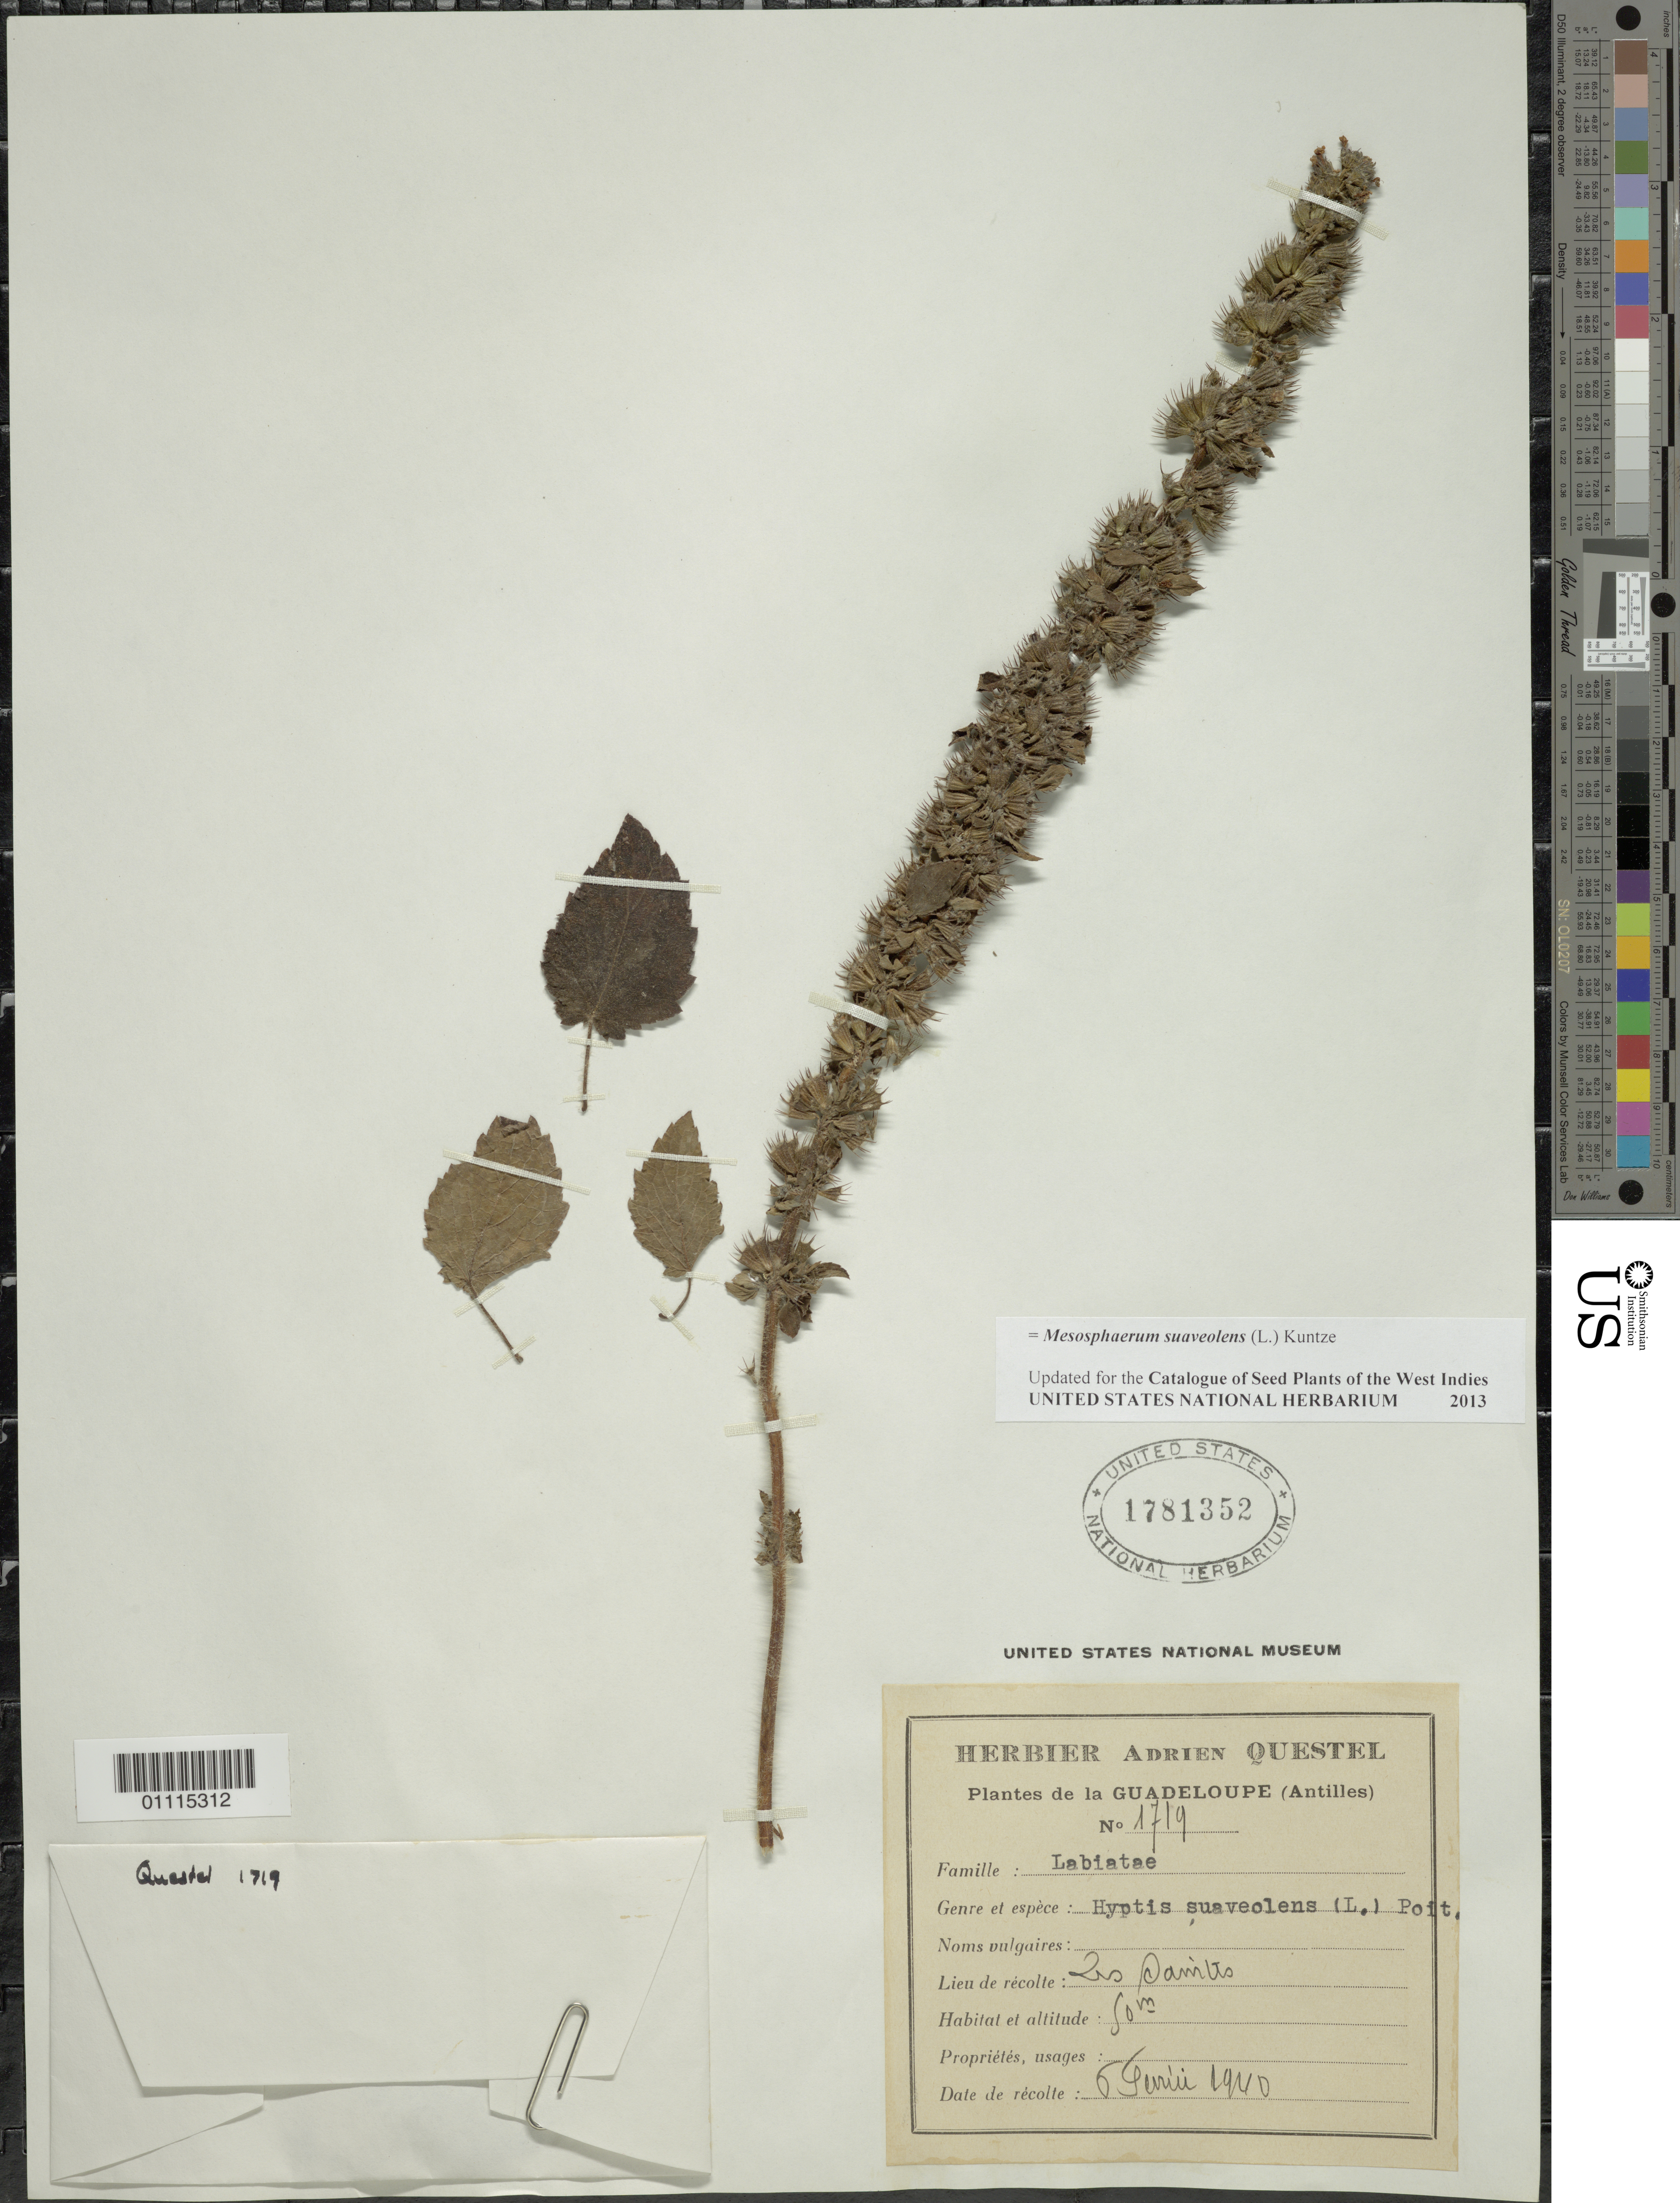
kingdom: Plantae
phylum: Tracheophyta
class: Magnoliopsida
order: Lamiales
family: Lamiaceae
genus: Mesosphaerum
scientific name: Mesosphaerum suaveolens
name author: (L.) Kuntze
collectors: A. Questel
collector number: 1719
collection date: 1940-02-06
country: Guadeloupe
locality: Les Samites [?]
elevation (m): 50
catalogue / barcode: US 1781352